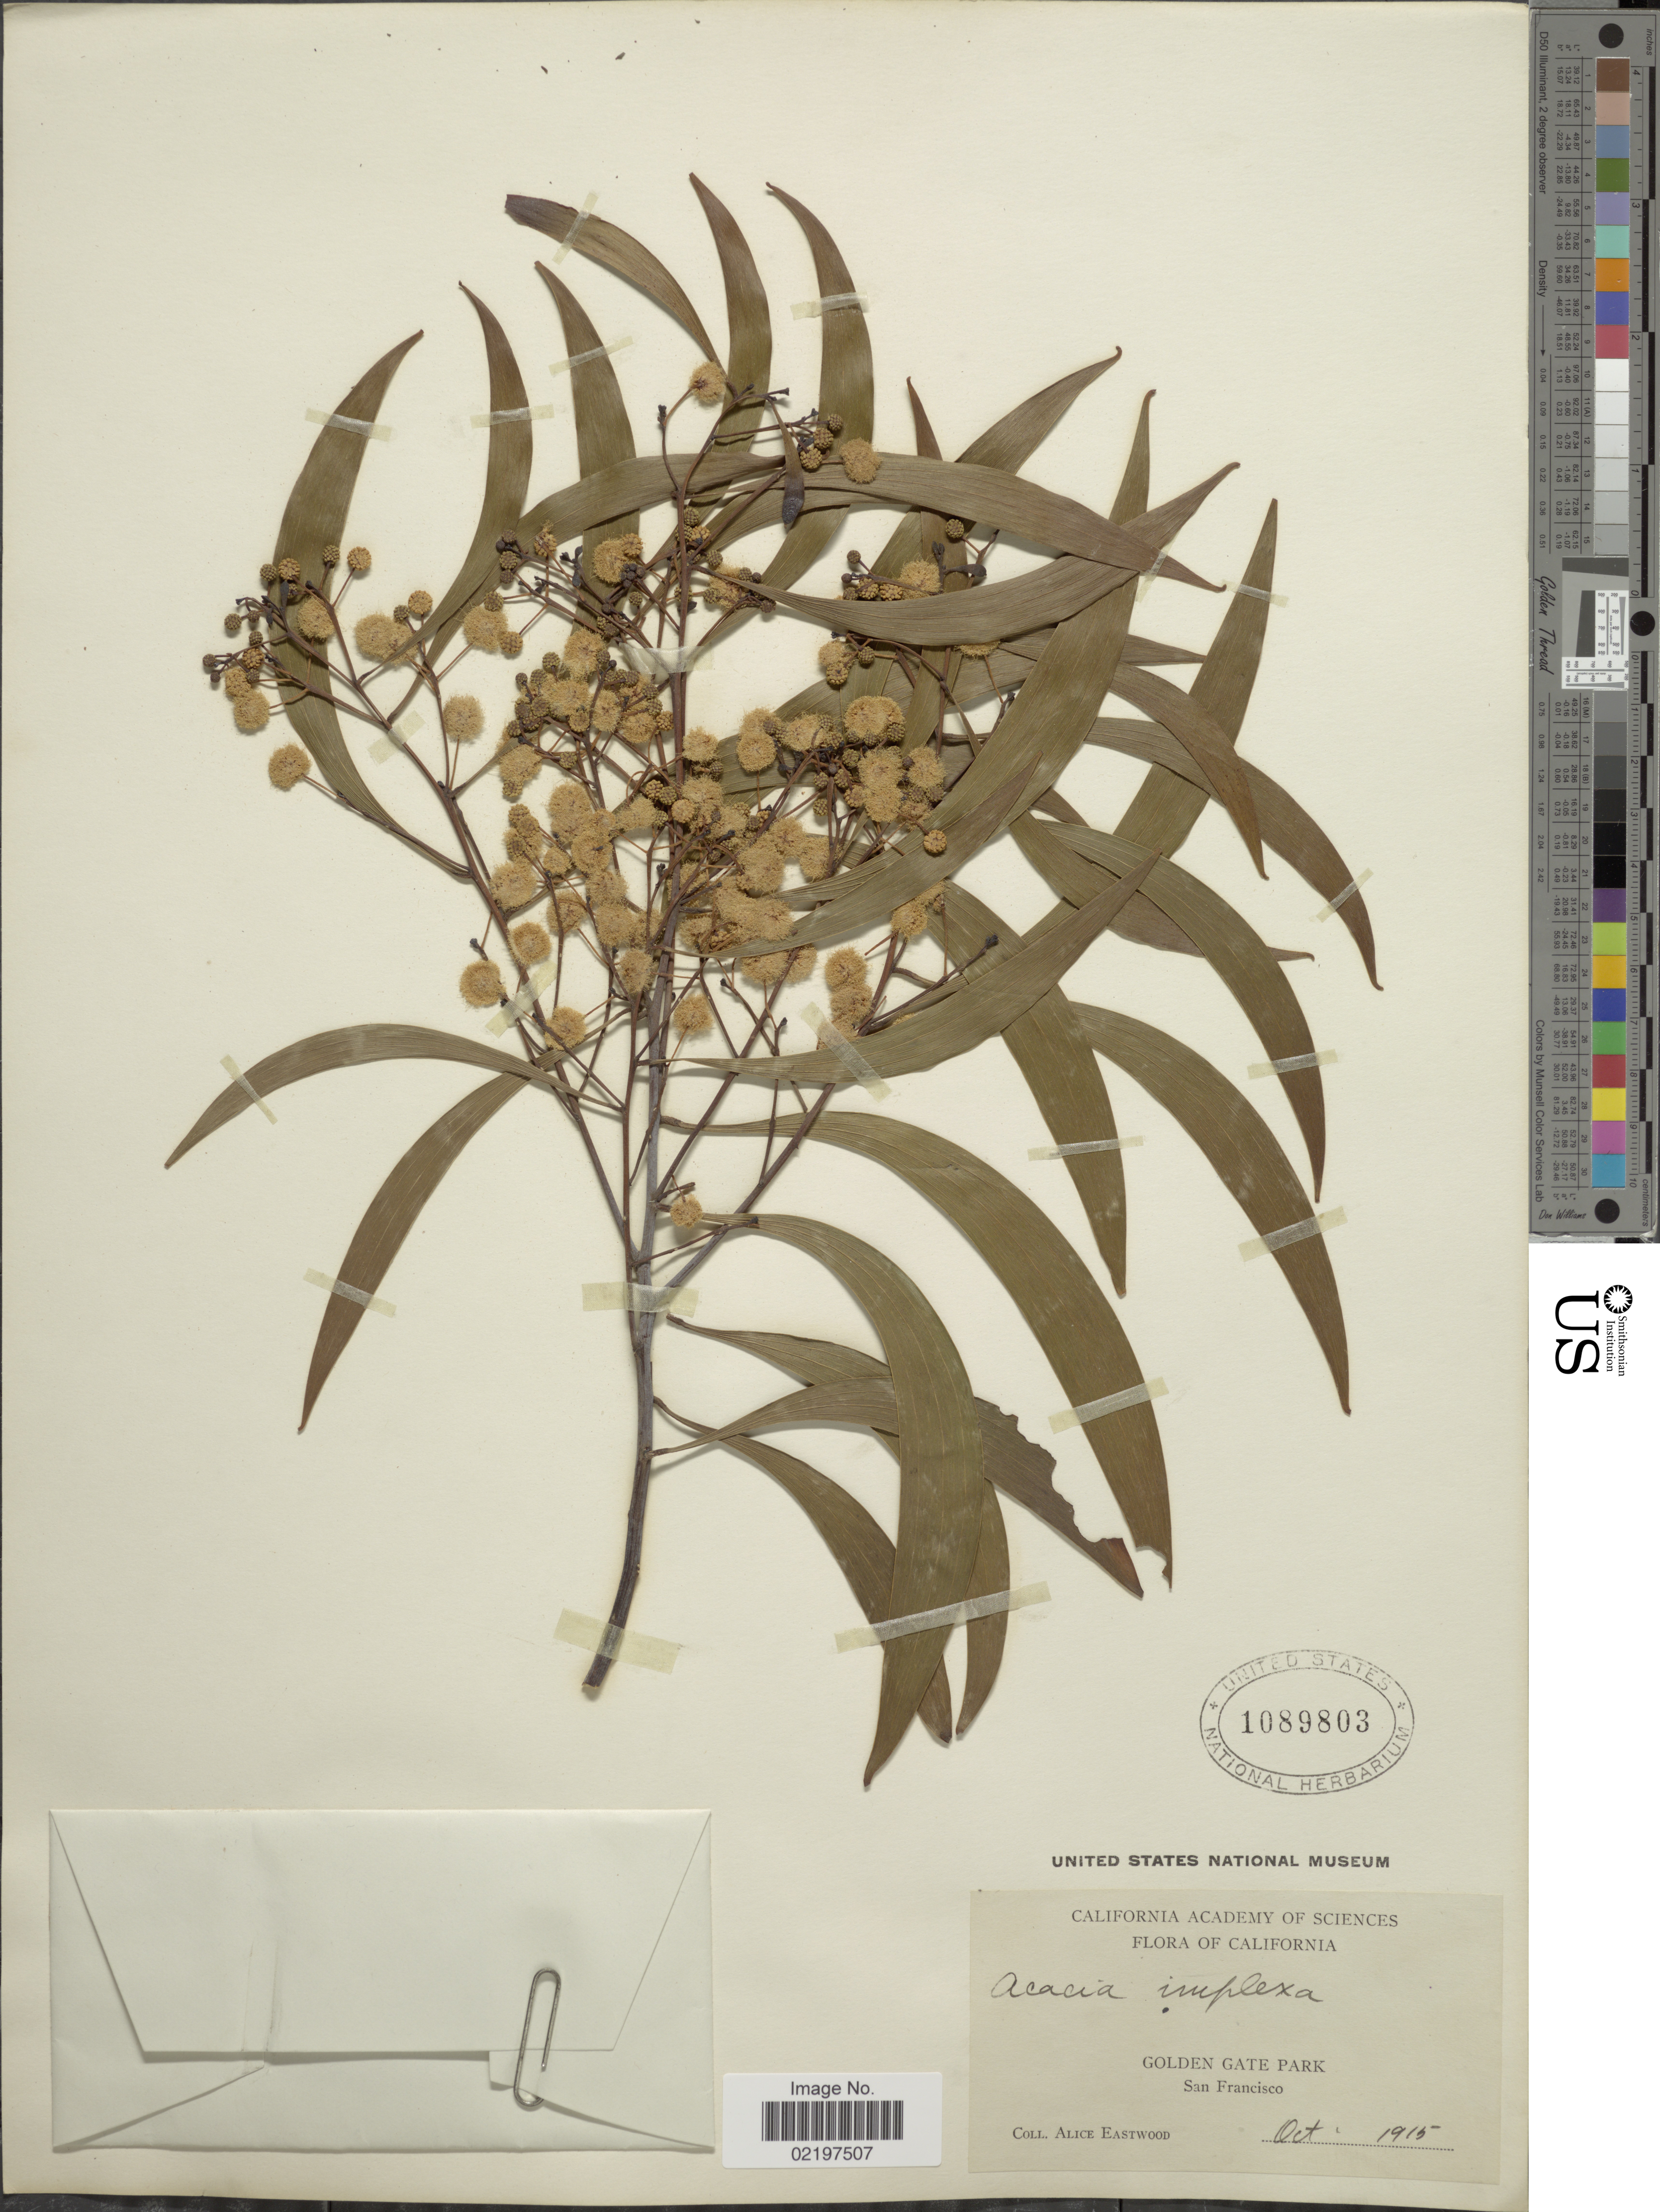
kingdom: Plantae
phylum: Tracheophyta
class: Magnoliopsida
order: Fabales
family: Fabaceae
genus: Acacia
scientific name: Acacia implexa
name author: Benth.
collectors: A. Eastwood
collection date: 1915-10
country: United States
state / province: California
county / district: San Francisco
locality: Golden Gate Park, San Francisco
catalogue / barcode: US 1089803